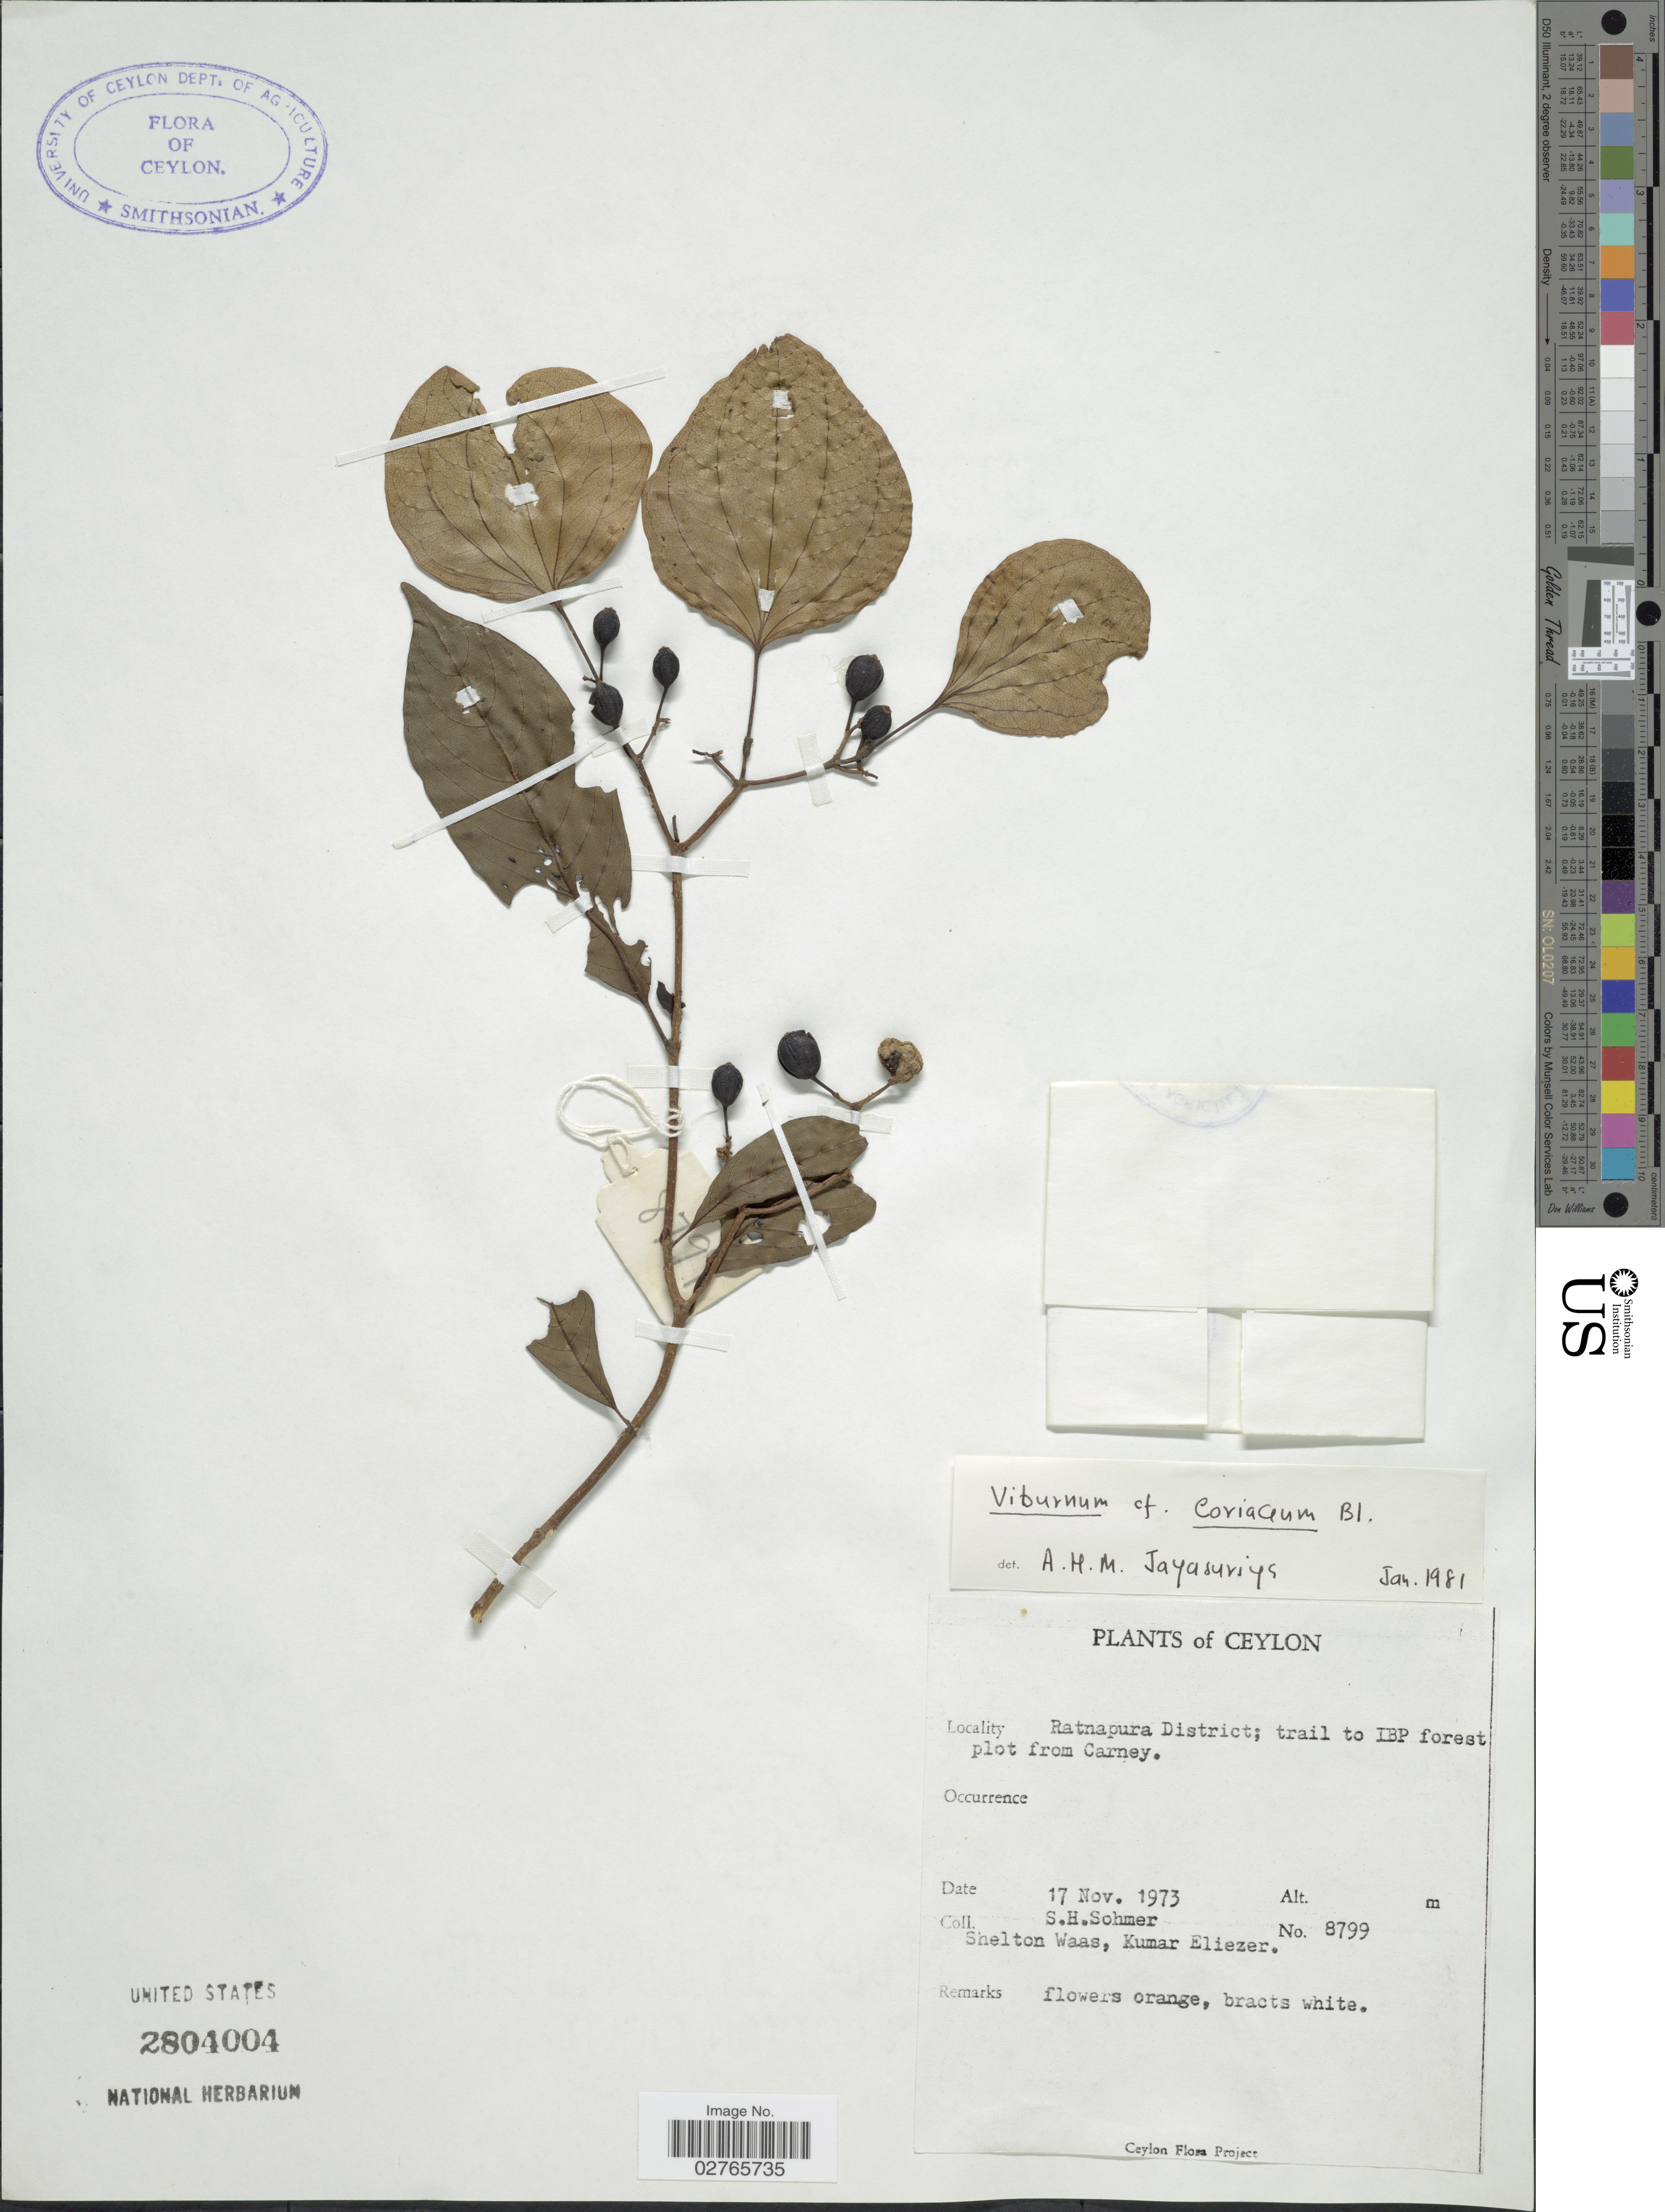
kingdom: Plantae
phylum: Tracheophyta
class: Magnoliopsida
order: Dipsacales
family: Viburnaceae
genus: Viburnum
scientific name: Viburnum cylindricum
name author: Buch.-Ham.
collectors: S. H. Sohmer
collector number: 8799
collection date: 1973-11-17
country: Sri Lanka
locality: Ceylon. Ratnapura District; trail to IBP forest plot from Carney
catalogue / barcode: US 2804004